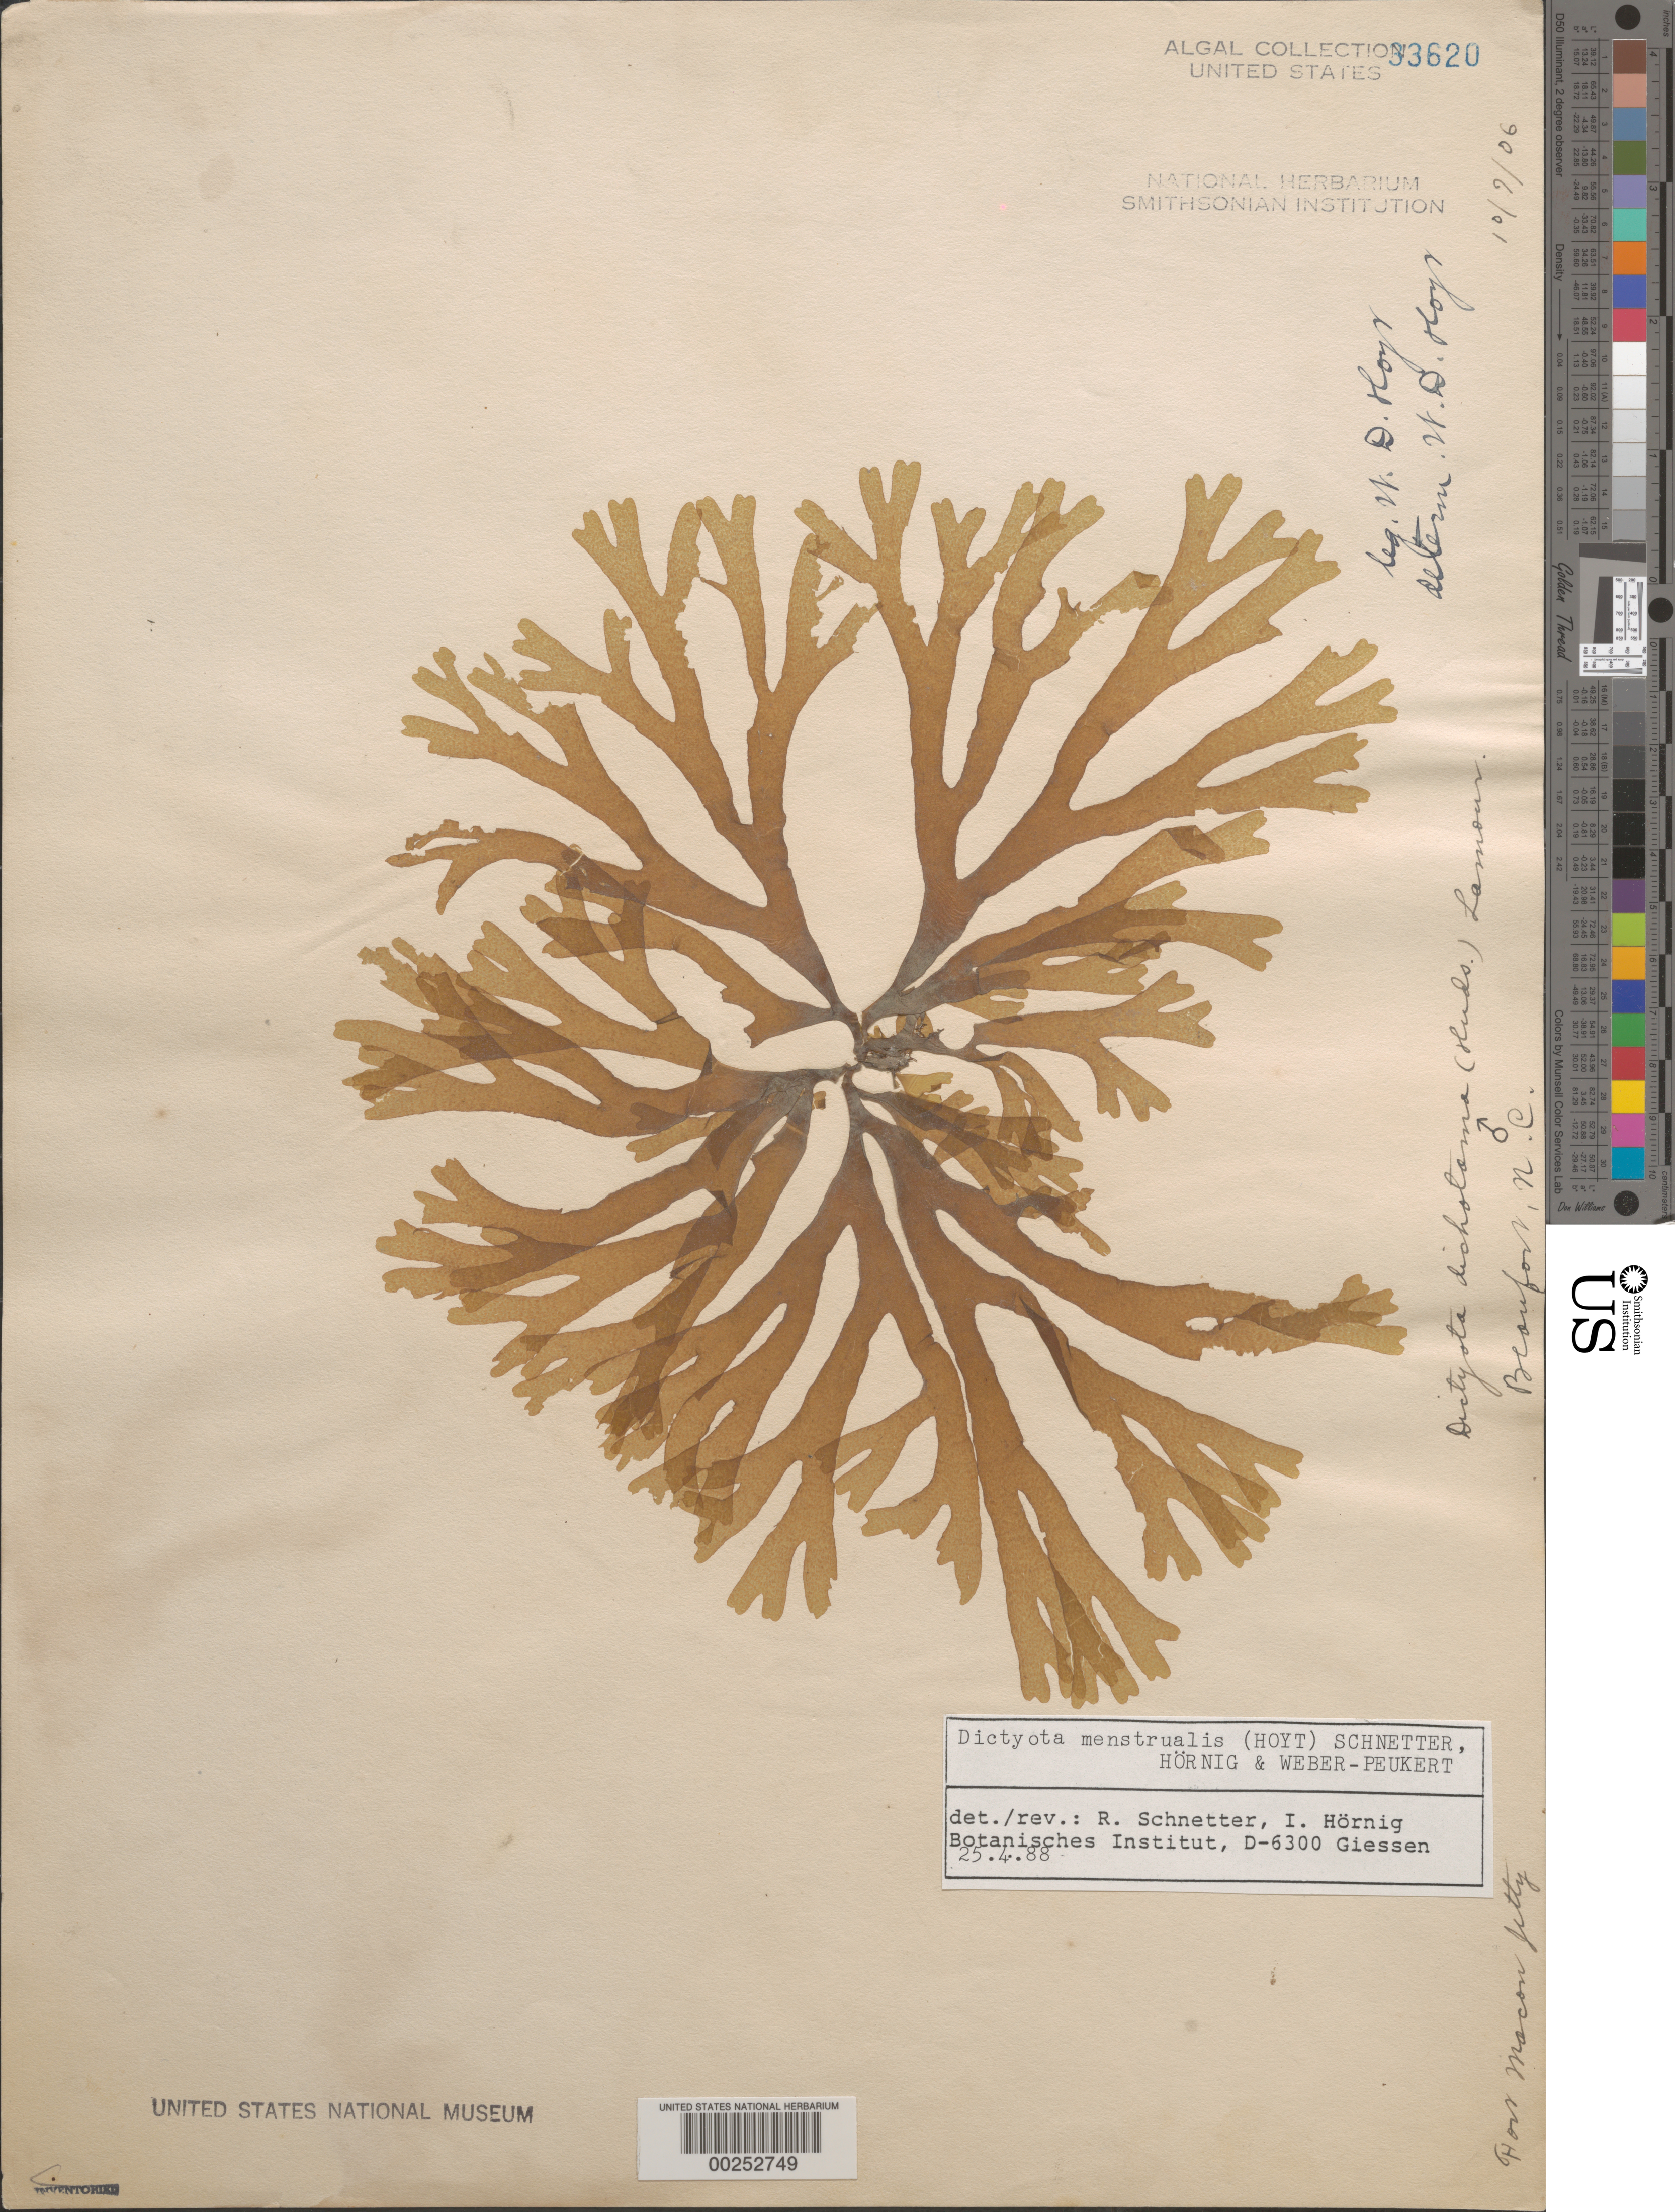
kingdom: Chromista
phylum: Ochrophyta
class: Phaeophyceae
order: Dictyotales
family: Dictyotaceae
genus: Dictyota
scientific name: Dictyota menstrualis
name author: (Hoyt) Schnetter et al.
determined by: Schnetter, R.; Hörnig, I.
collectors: W. D. Hoyt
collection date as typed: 07 Oct 1906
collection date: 1906-10-07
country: United States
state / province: North Carolina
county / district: Carteret County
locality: Beaufort, Fort Macon jetty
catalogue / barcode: US 33620